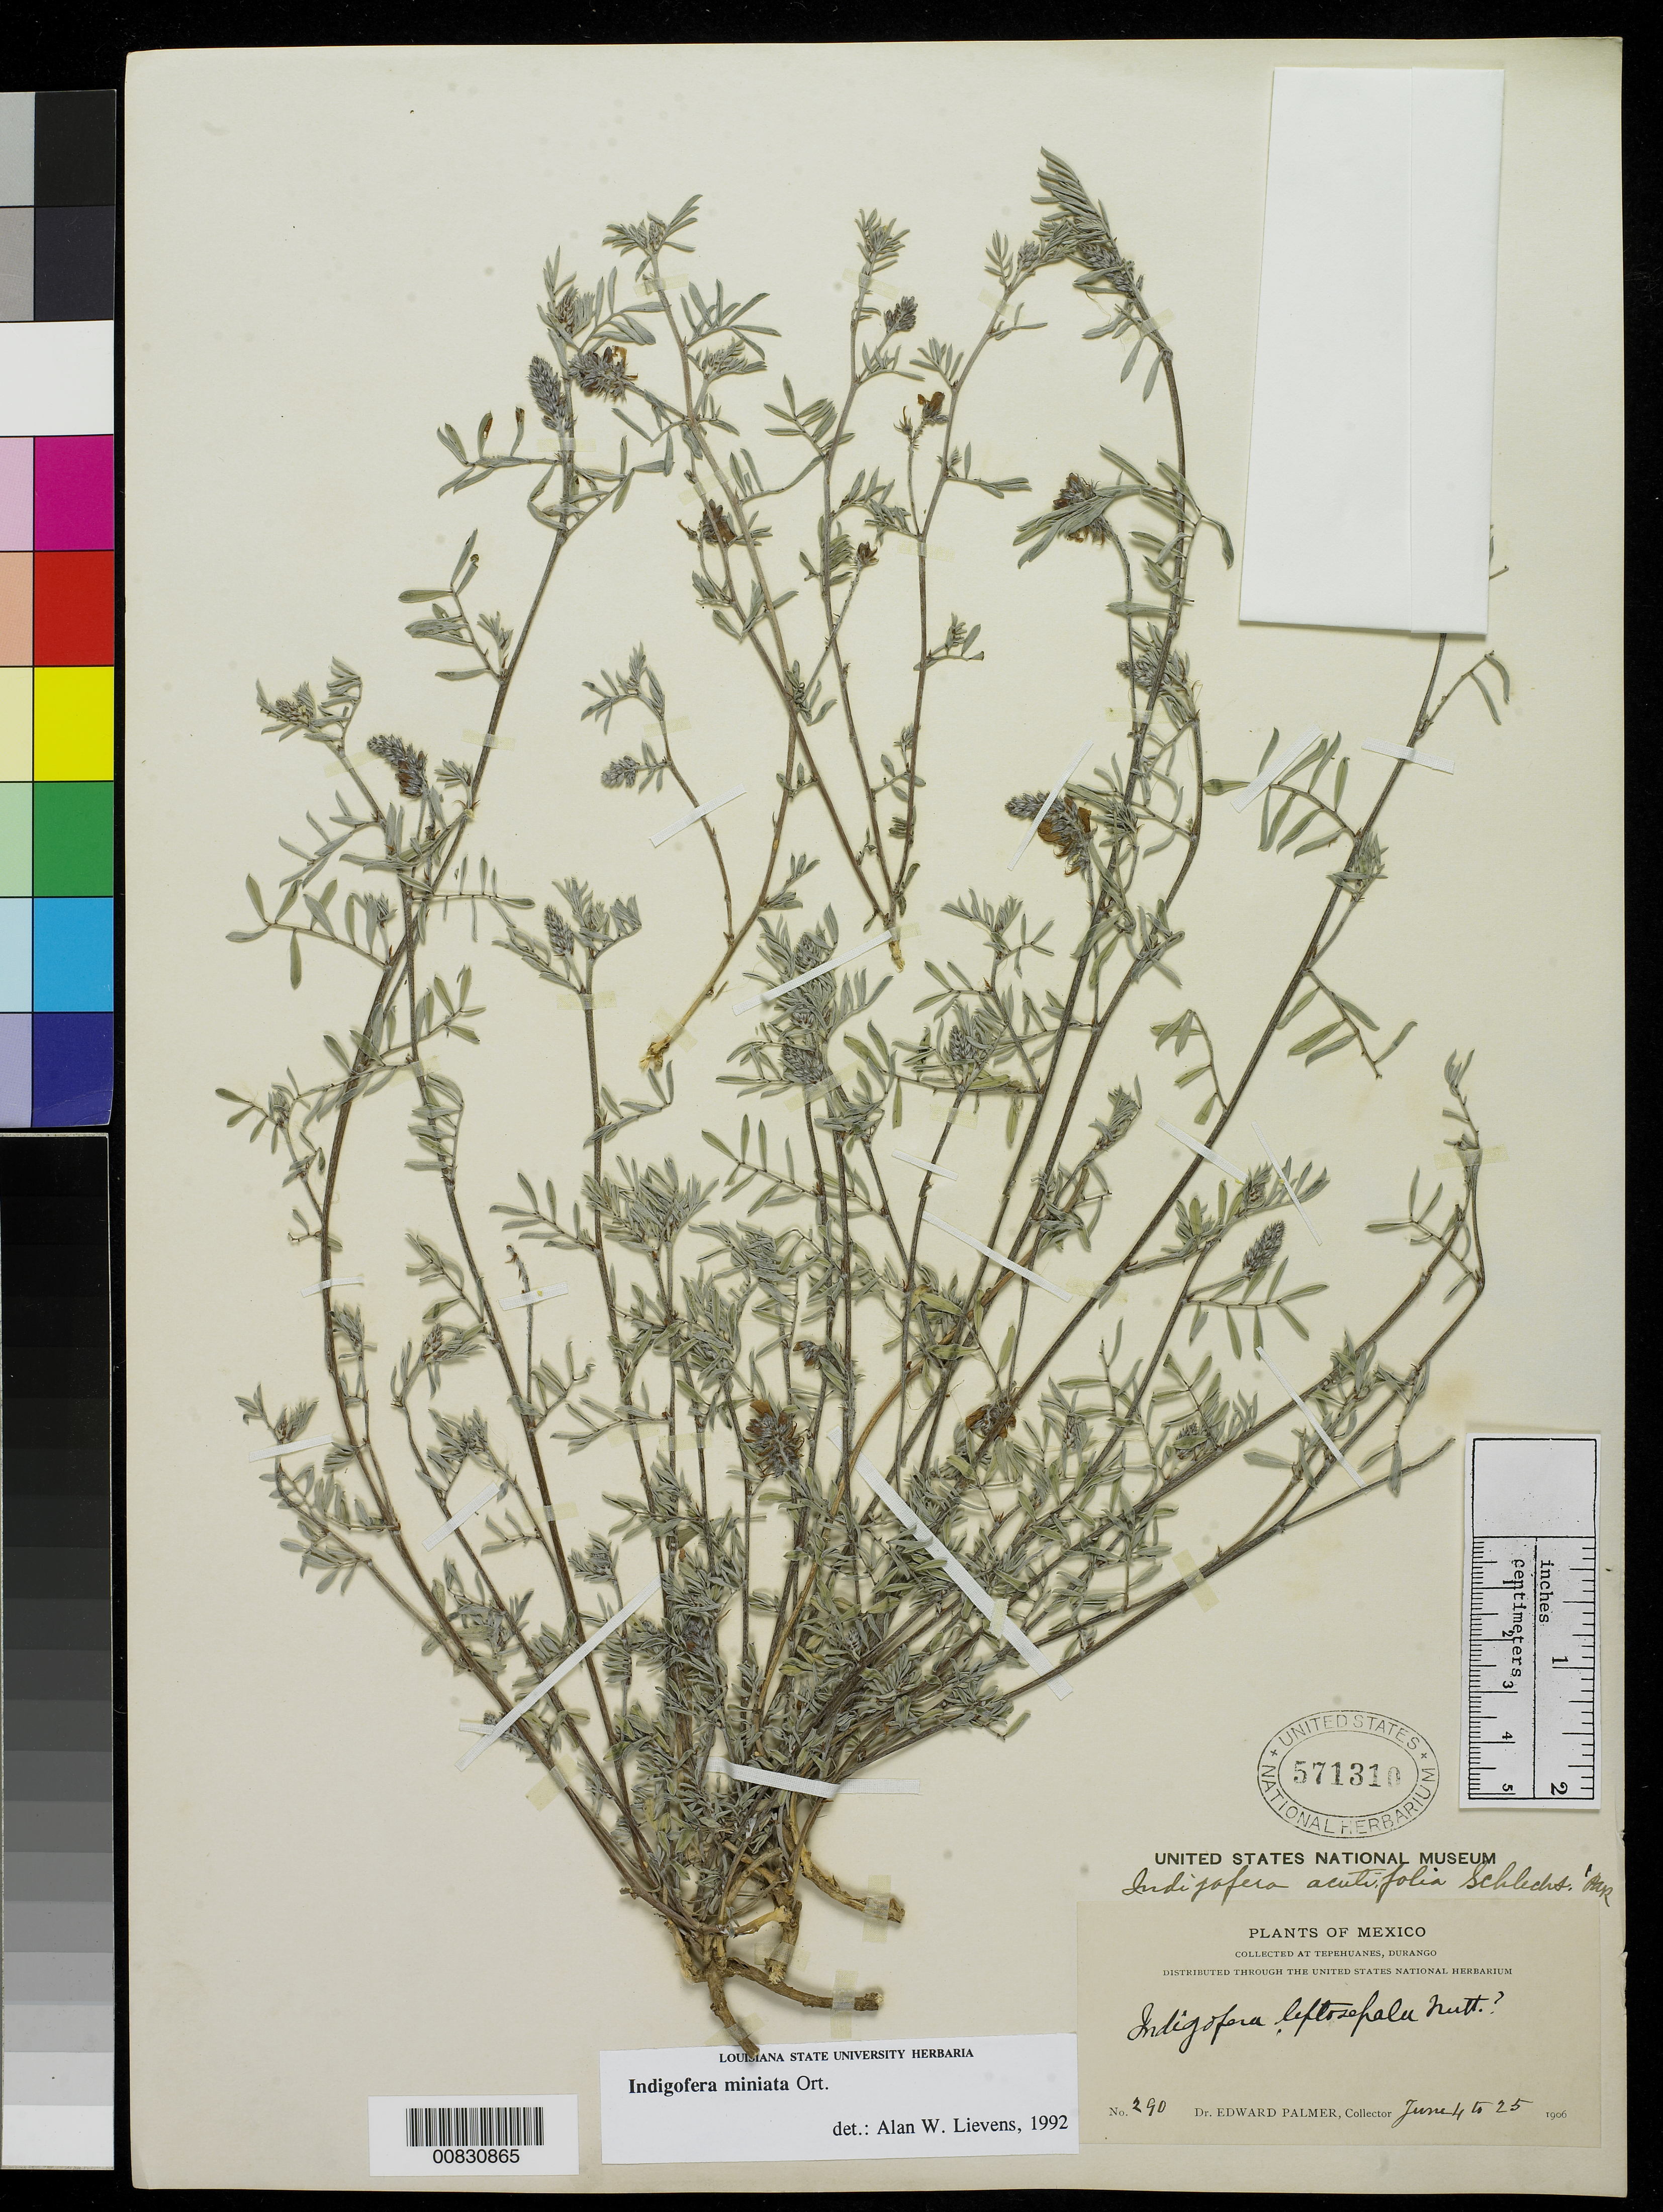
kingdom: Plantae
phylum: Tracheophyta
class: Magnoliopsida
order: Fabales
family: Fabaceae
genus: Indigofera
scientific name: Indigofera miniata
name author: Orteg.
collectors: E. Palmer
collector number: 290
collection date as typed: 04 Jun 1906 to 25 Jun 1906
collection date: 1906-06-04/1906-06-25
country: Mexico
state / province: Durango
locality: Tepehuanes, Durango.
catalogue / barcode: US 571310